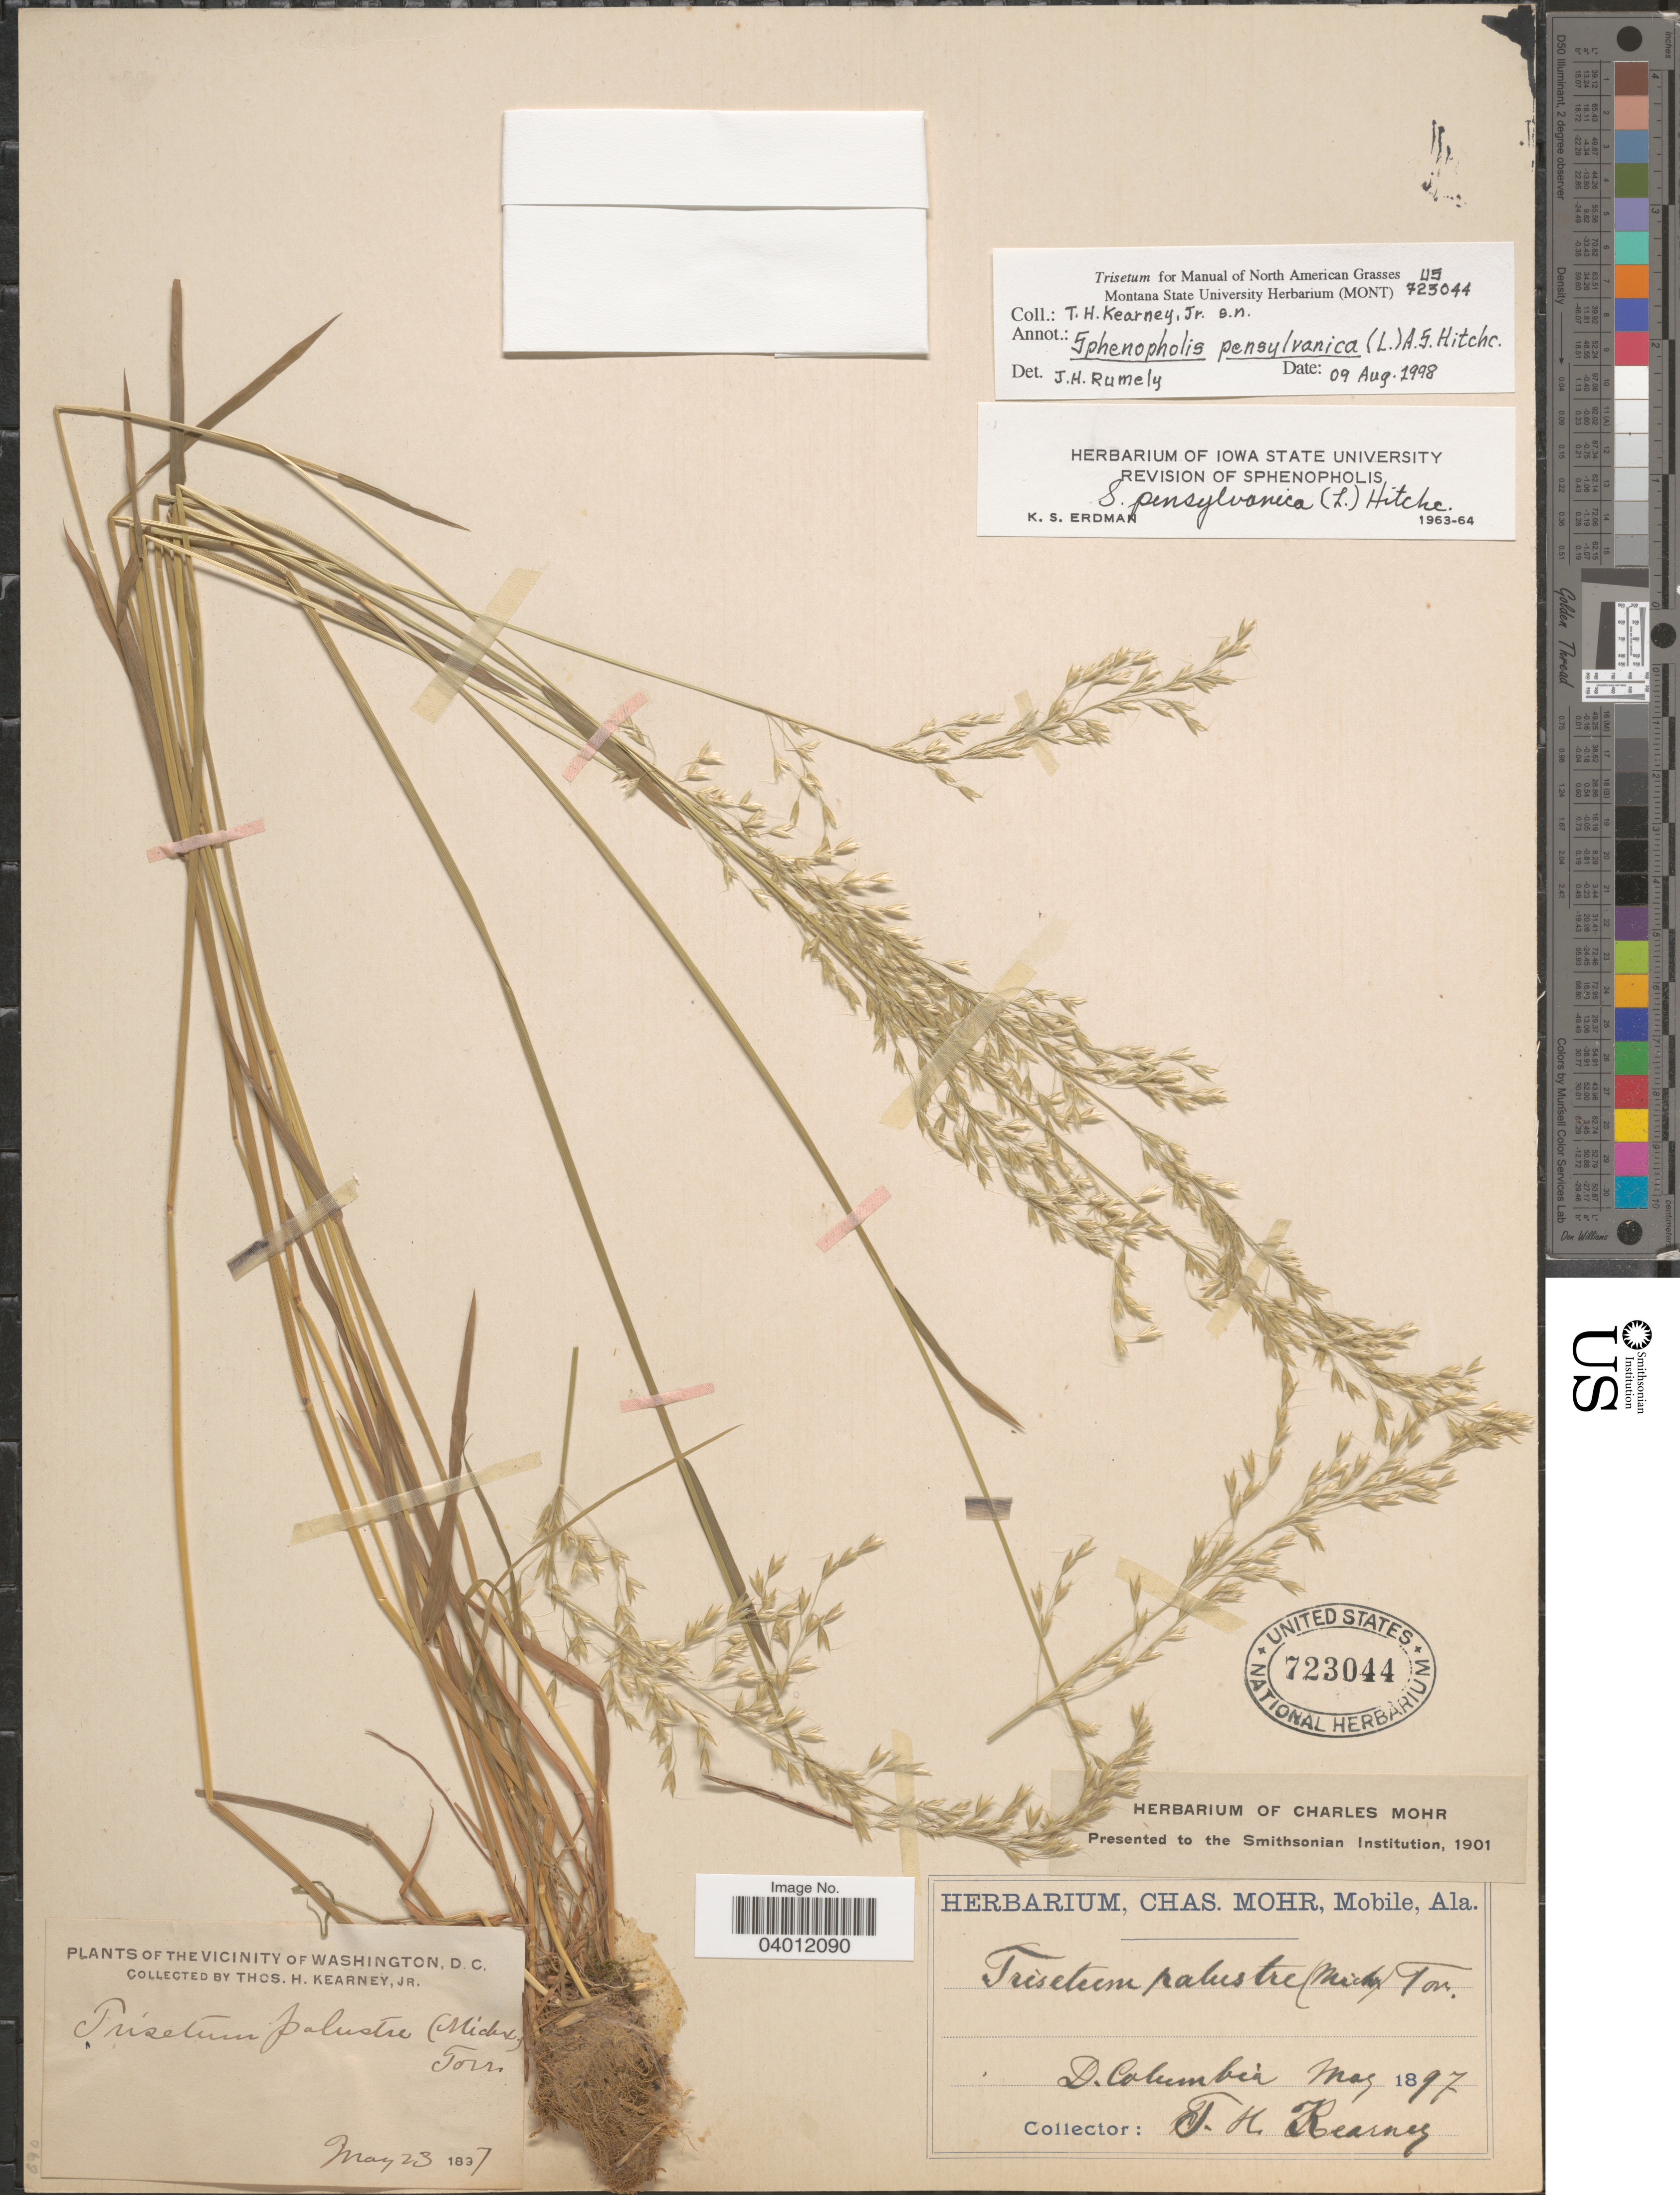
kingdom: Plantae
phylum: Tracheophyta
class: Liliopsida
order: Poales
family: Poaceae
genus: Sphenopholis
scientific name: Sphenopholis pensylvanica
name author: (L.) Hitchc.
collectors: T. H. Kearney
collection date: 1897-05-23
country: United States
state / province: District of Columbia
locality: The Vicinity of Washington D.C.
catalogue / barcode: US 723044